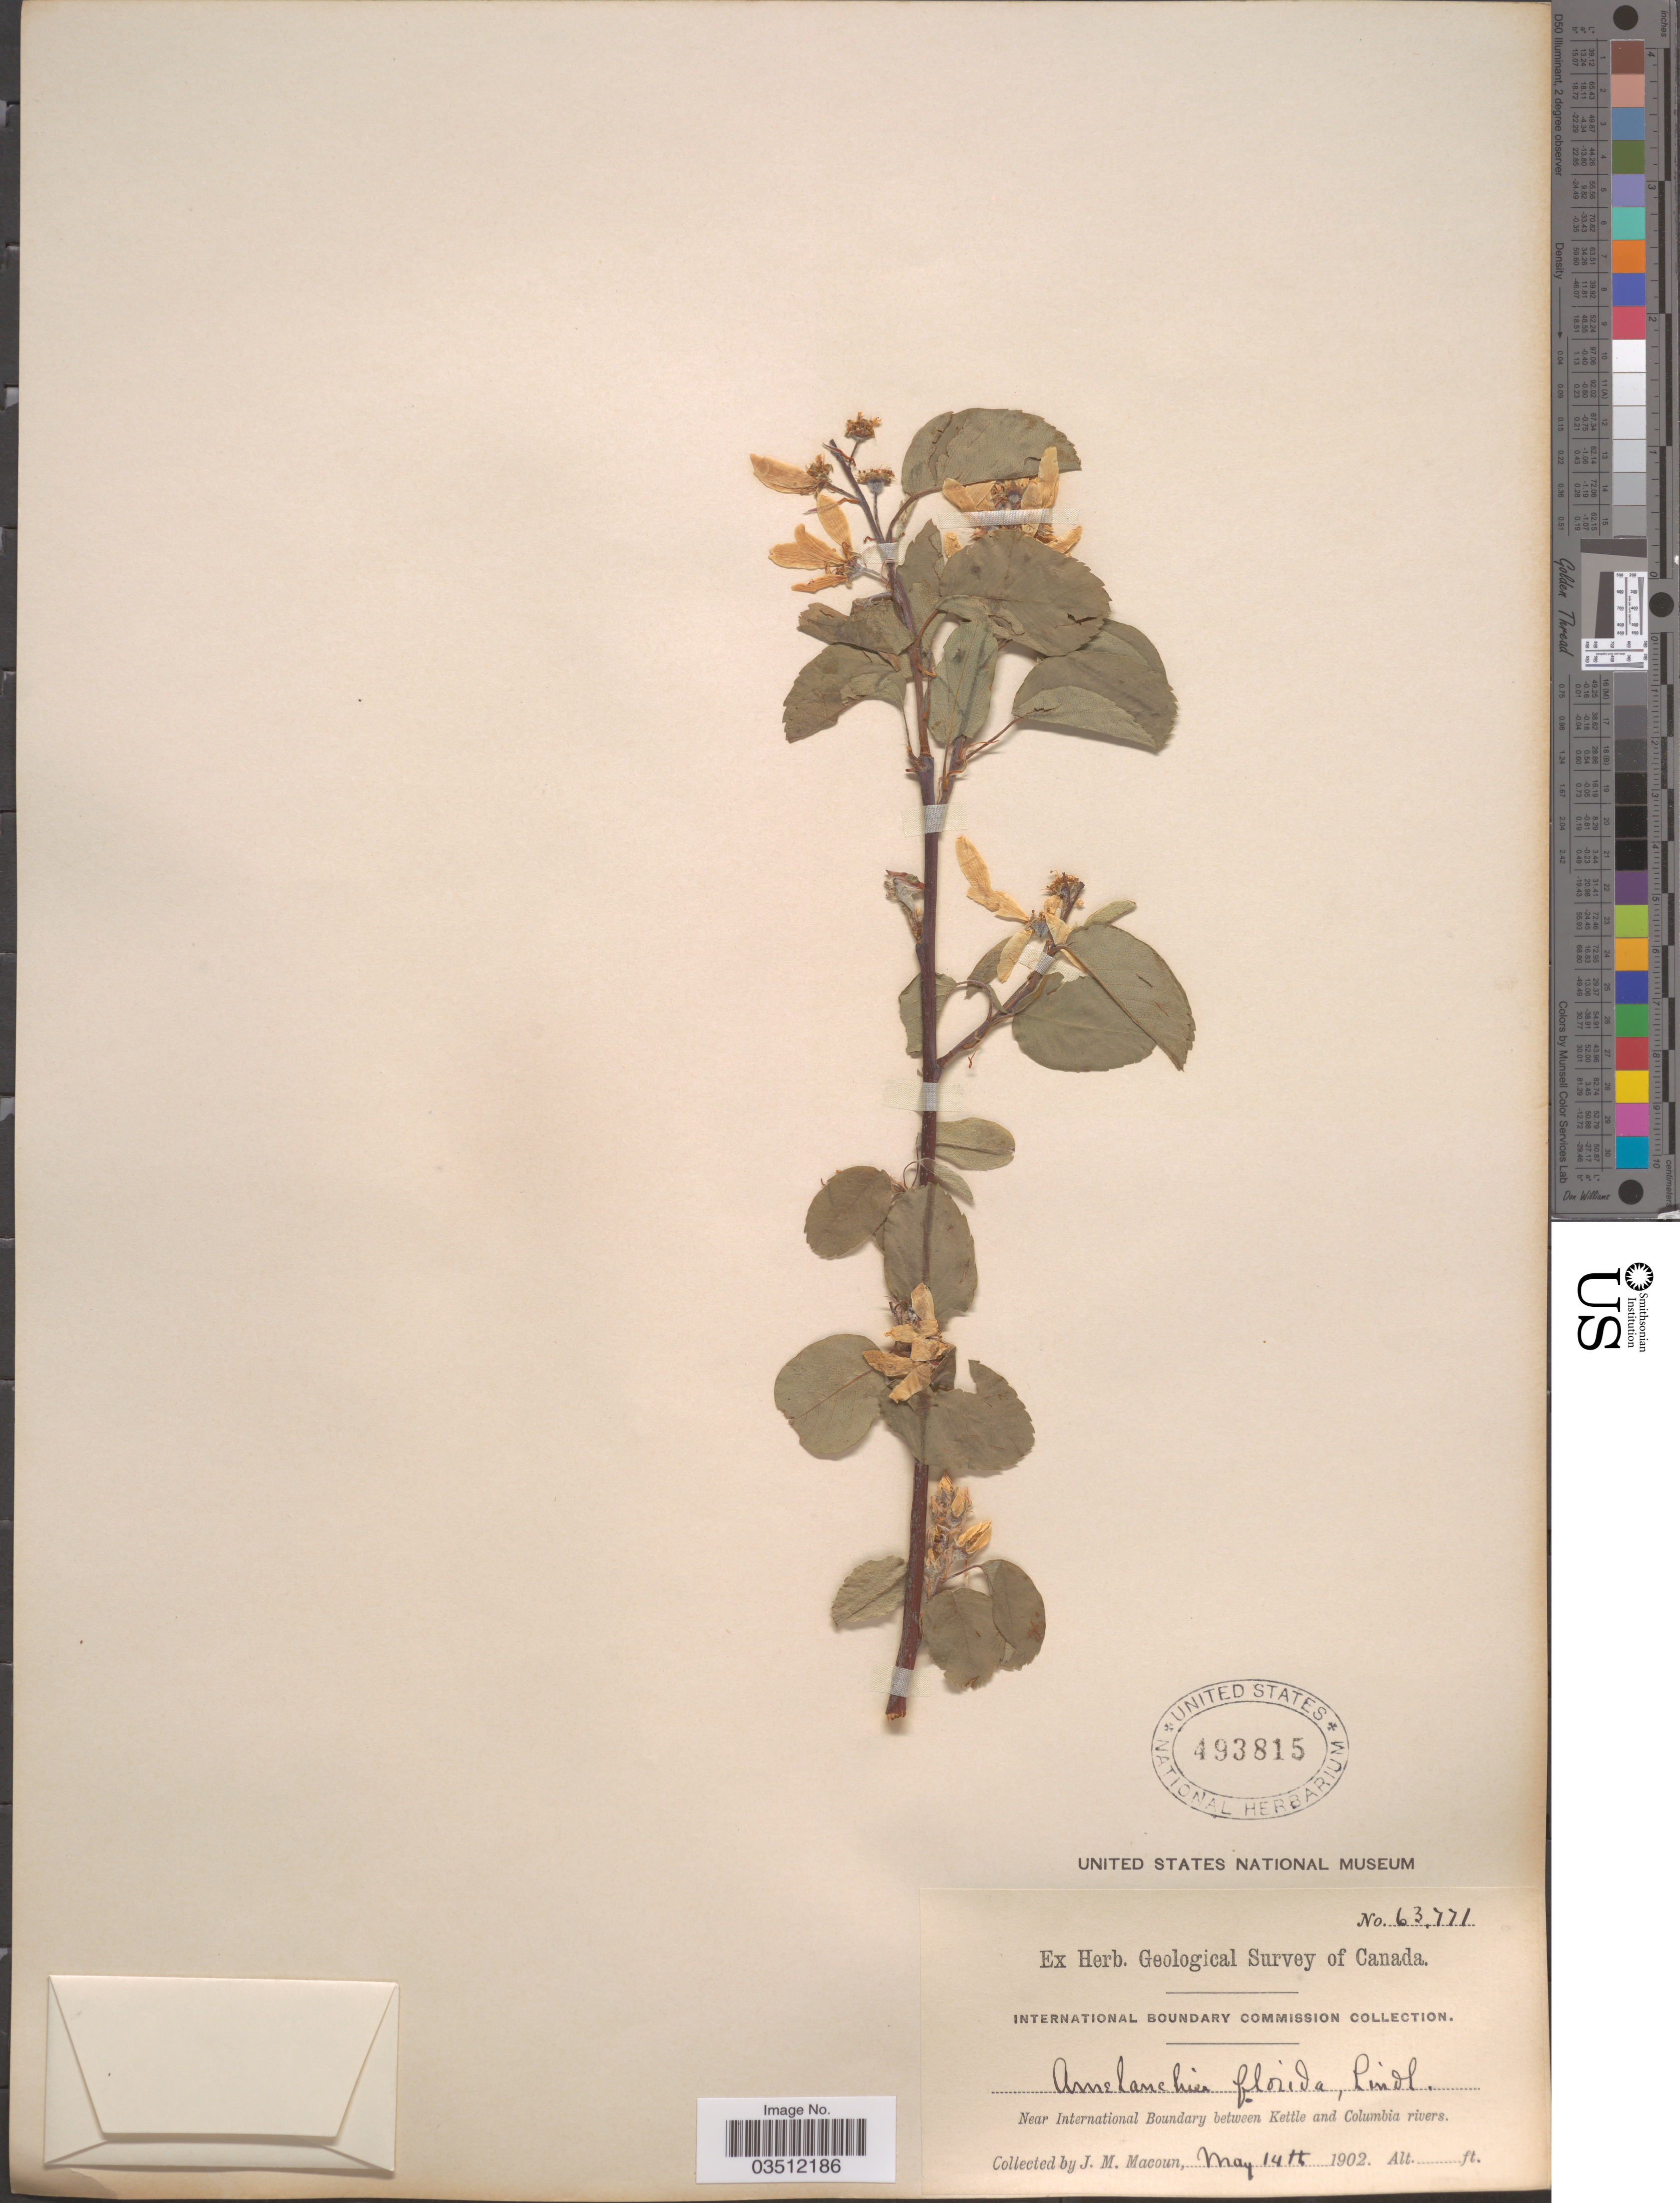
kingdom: Plantae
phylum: Tracheophyta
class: Magnoliopsida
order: Rosales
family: Rosaceae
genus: Amelanchier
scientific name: Amelanchier florida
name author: Lindl.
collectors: J. M. Macoun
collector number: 63771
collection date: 1902-05-14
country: Canada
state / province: British Columbia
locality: Near International Boundary between Kettle and Columbia rivers.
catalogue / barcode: US 493815